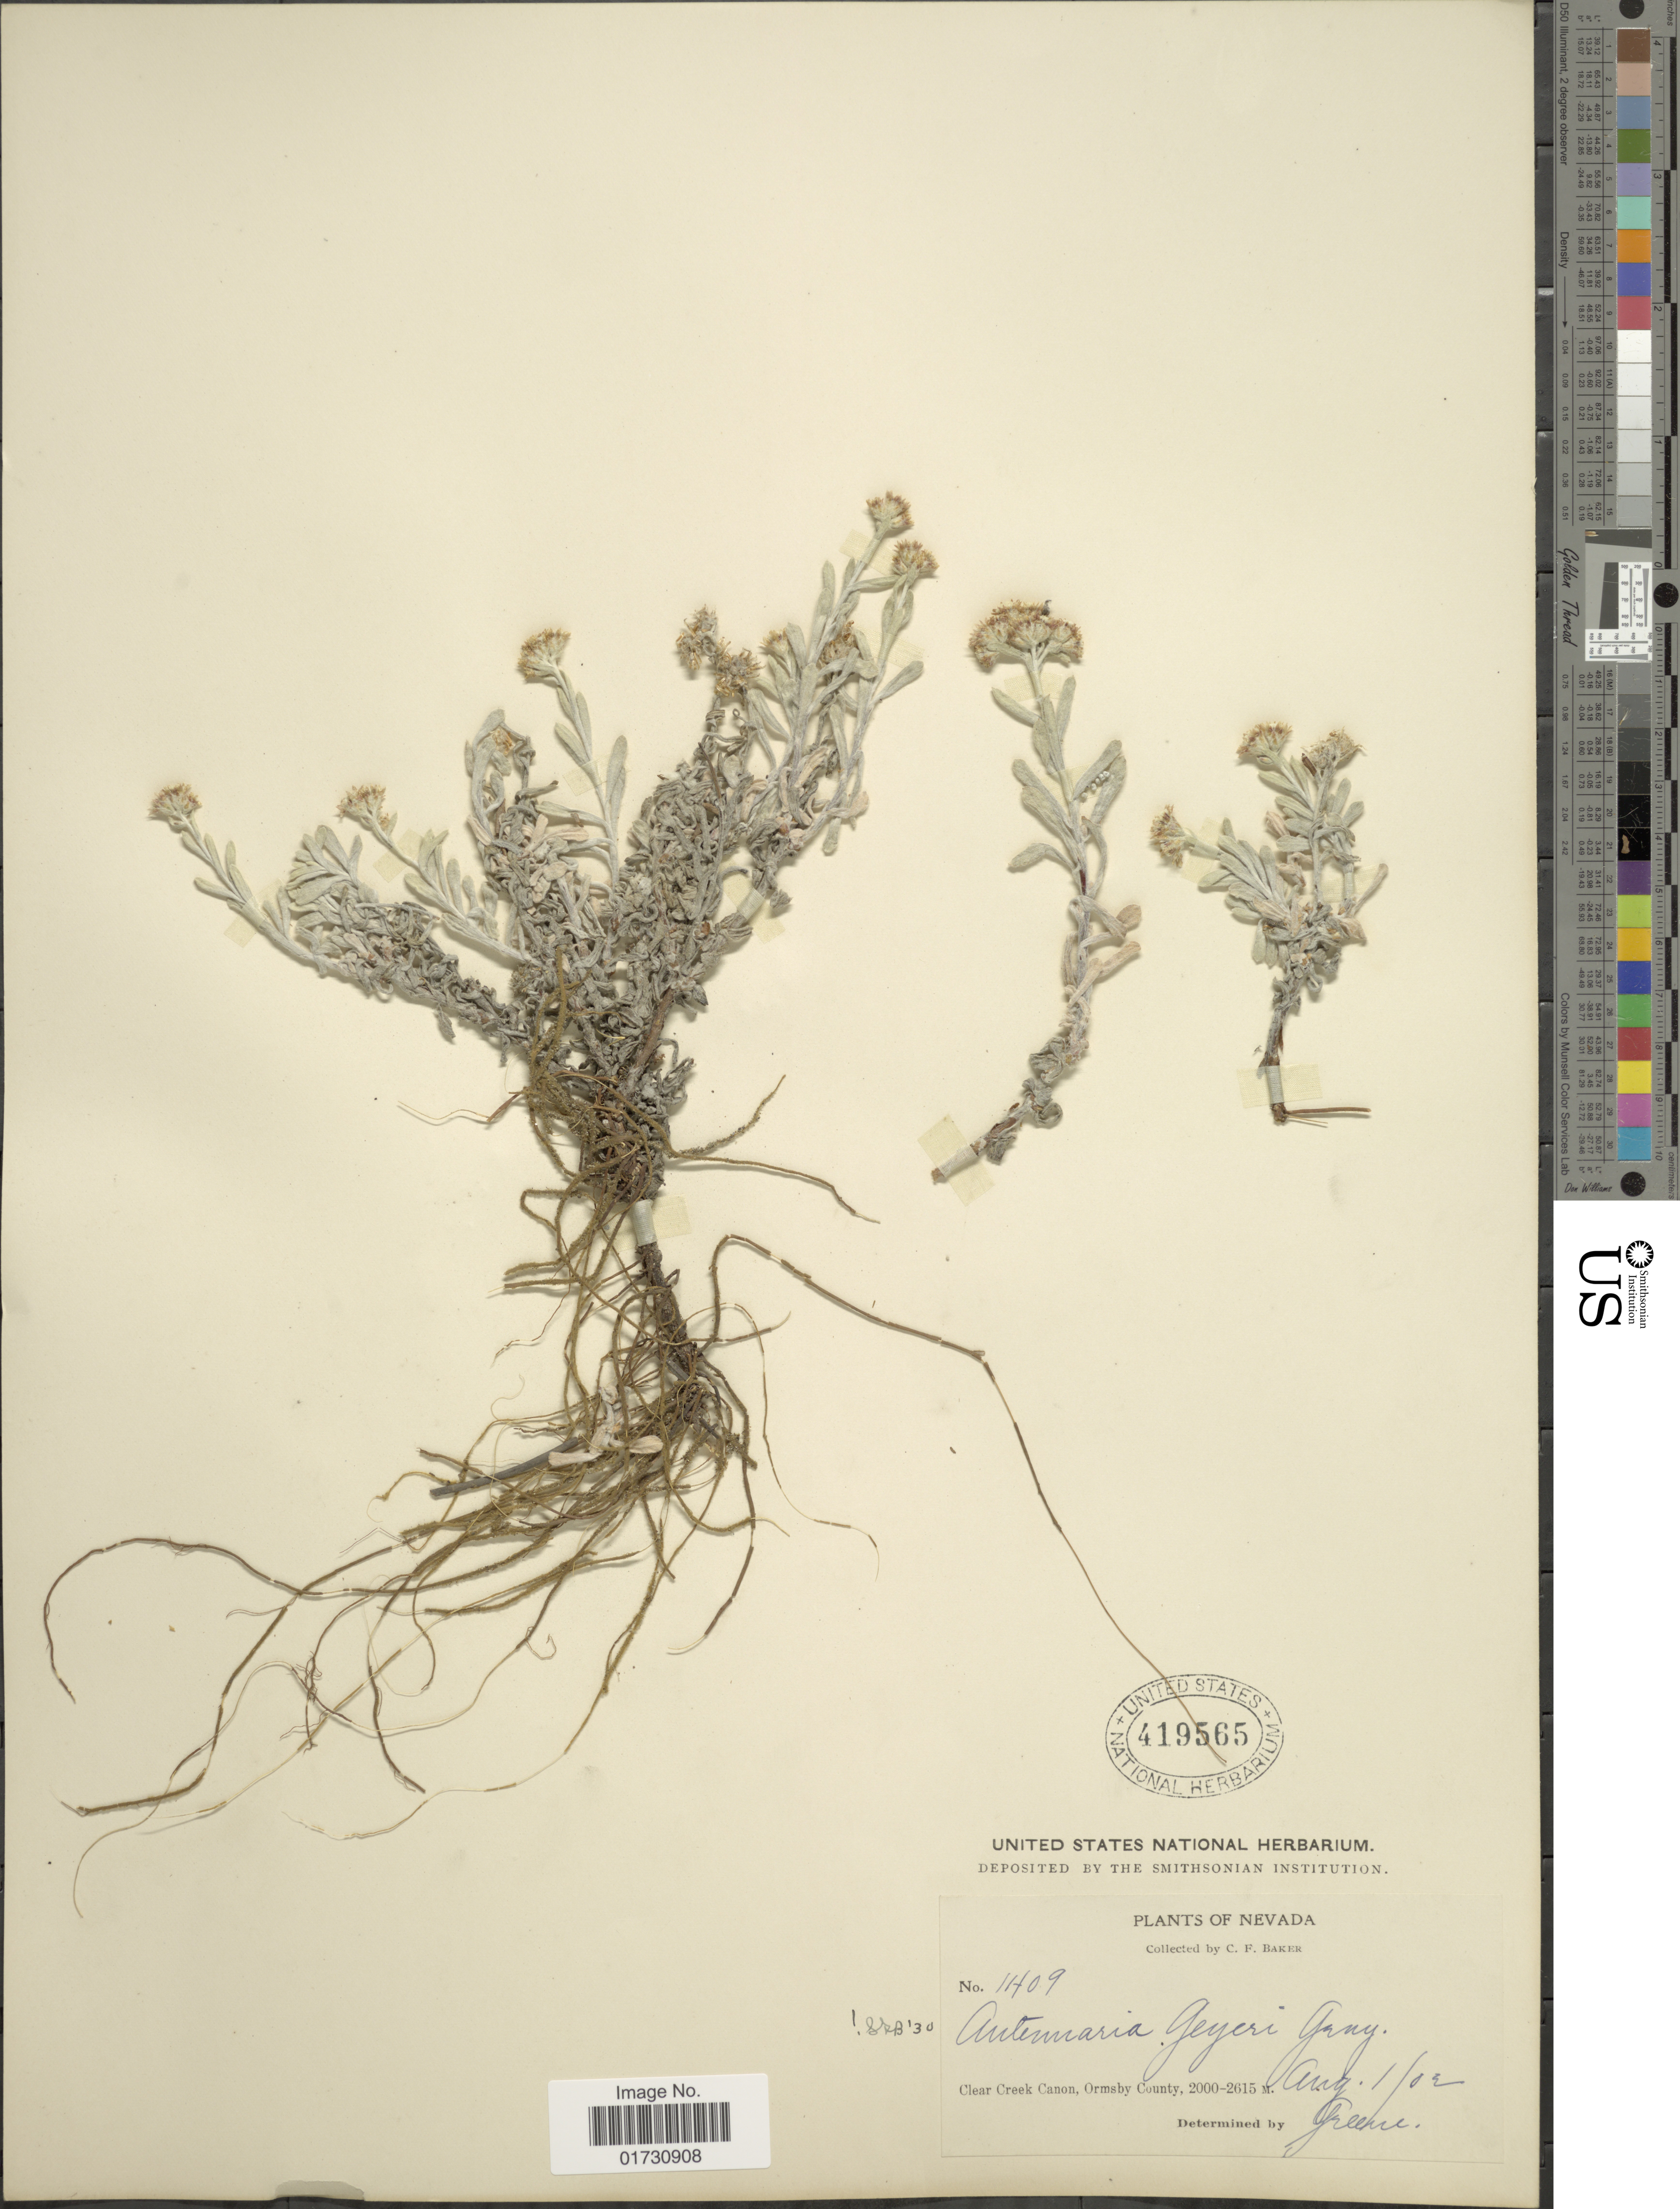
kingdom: Plantae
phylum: Tracheophyta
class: Magnoliopsida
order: Asterales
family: Asteraceae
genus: Antennaria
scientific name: Antennaria geyeri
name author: A. Gray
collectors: C. F. Baker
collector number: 11709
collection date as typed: Transcribed d/m/y: 1/8/2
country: United States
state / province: Nevada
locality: Clear Creek Canon, Ormsby County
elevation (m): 2000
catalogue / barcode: US 419565